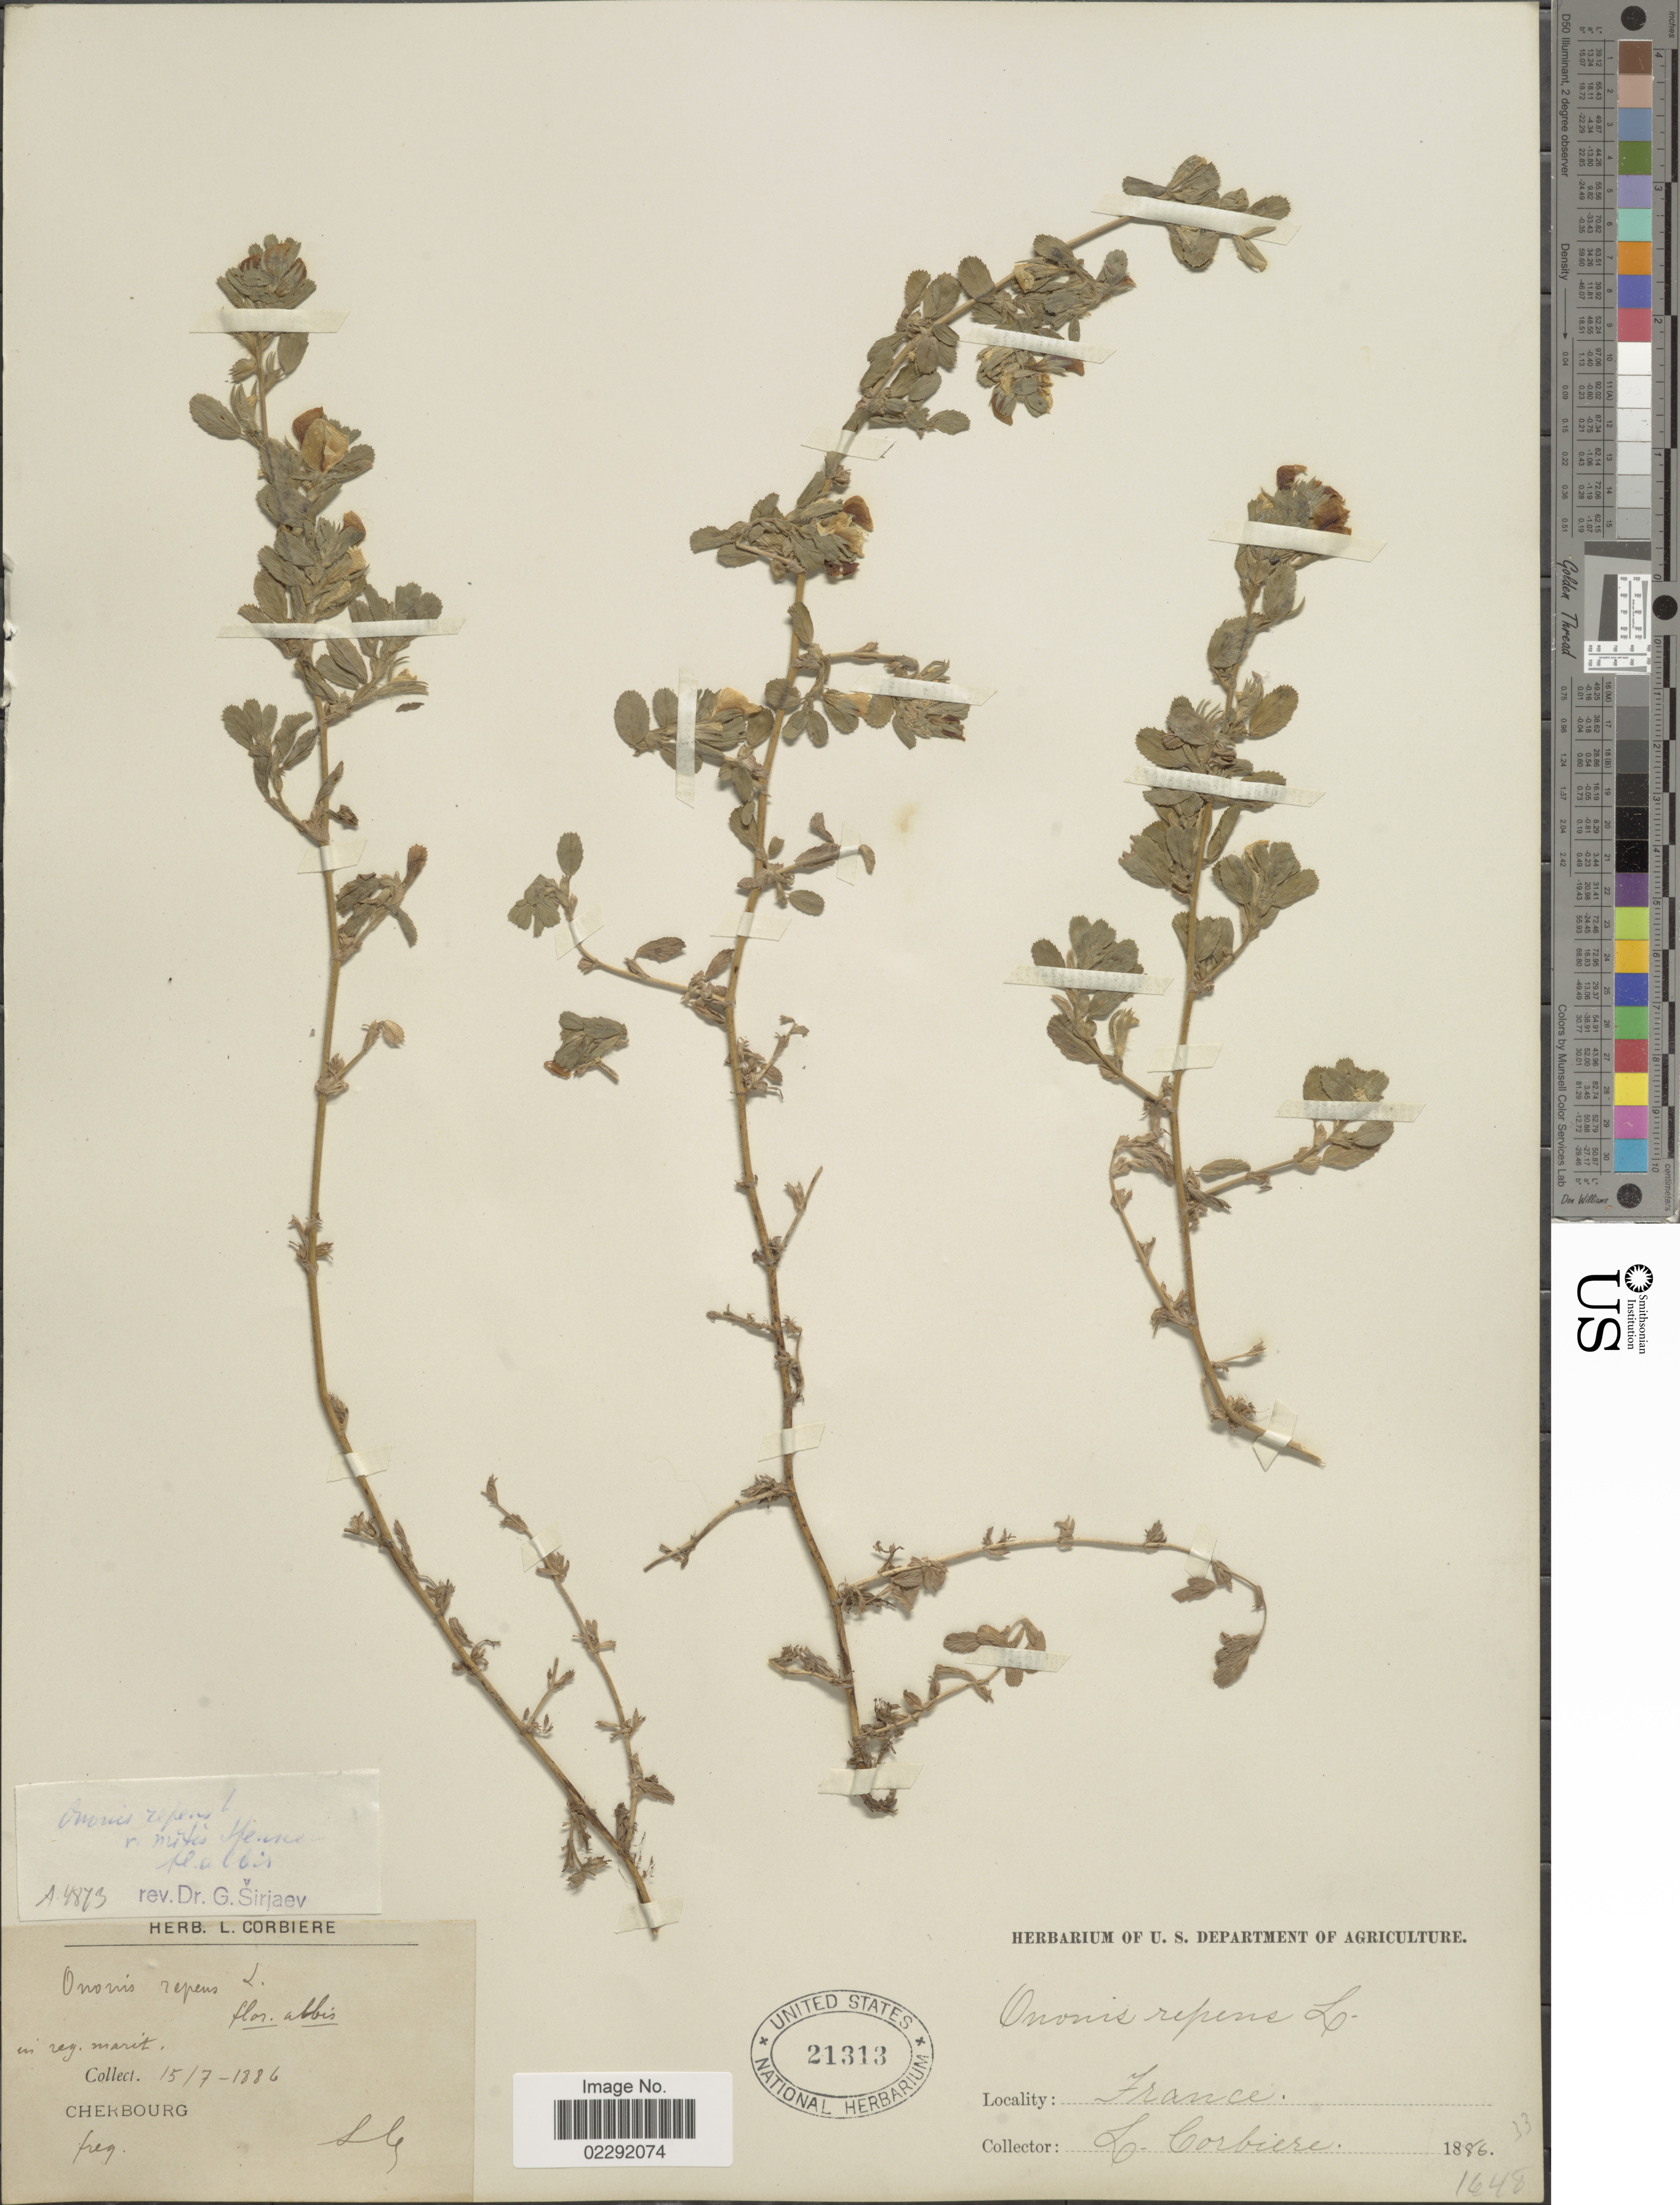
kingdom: Plantae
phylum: Tracheophyta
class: Magnoliopsida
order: Fabales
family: Fabaceae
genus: Ononis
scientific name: Ononis repens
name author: L.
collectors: L. Corbière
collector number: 1648?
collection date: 1886-07-15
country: France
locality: Cherbourg, in reg. marit.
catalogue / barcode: US 21313